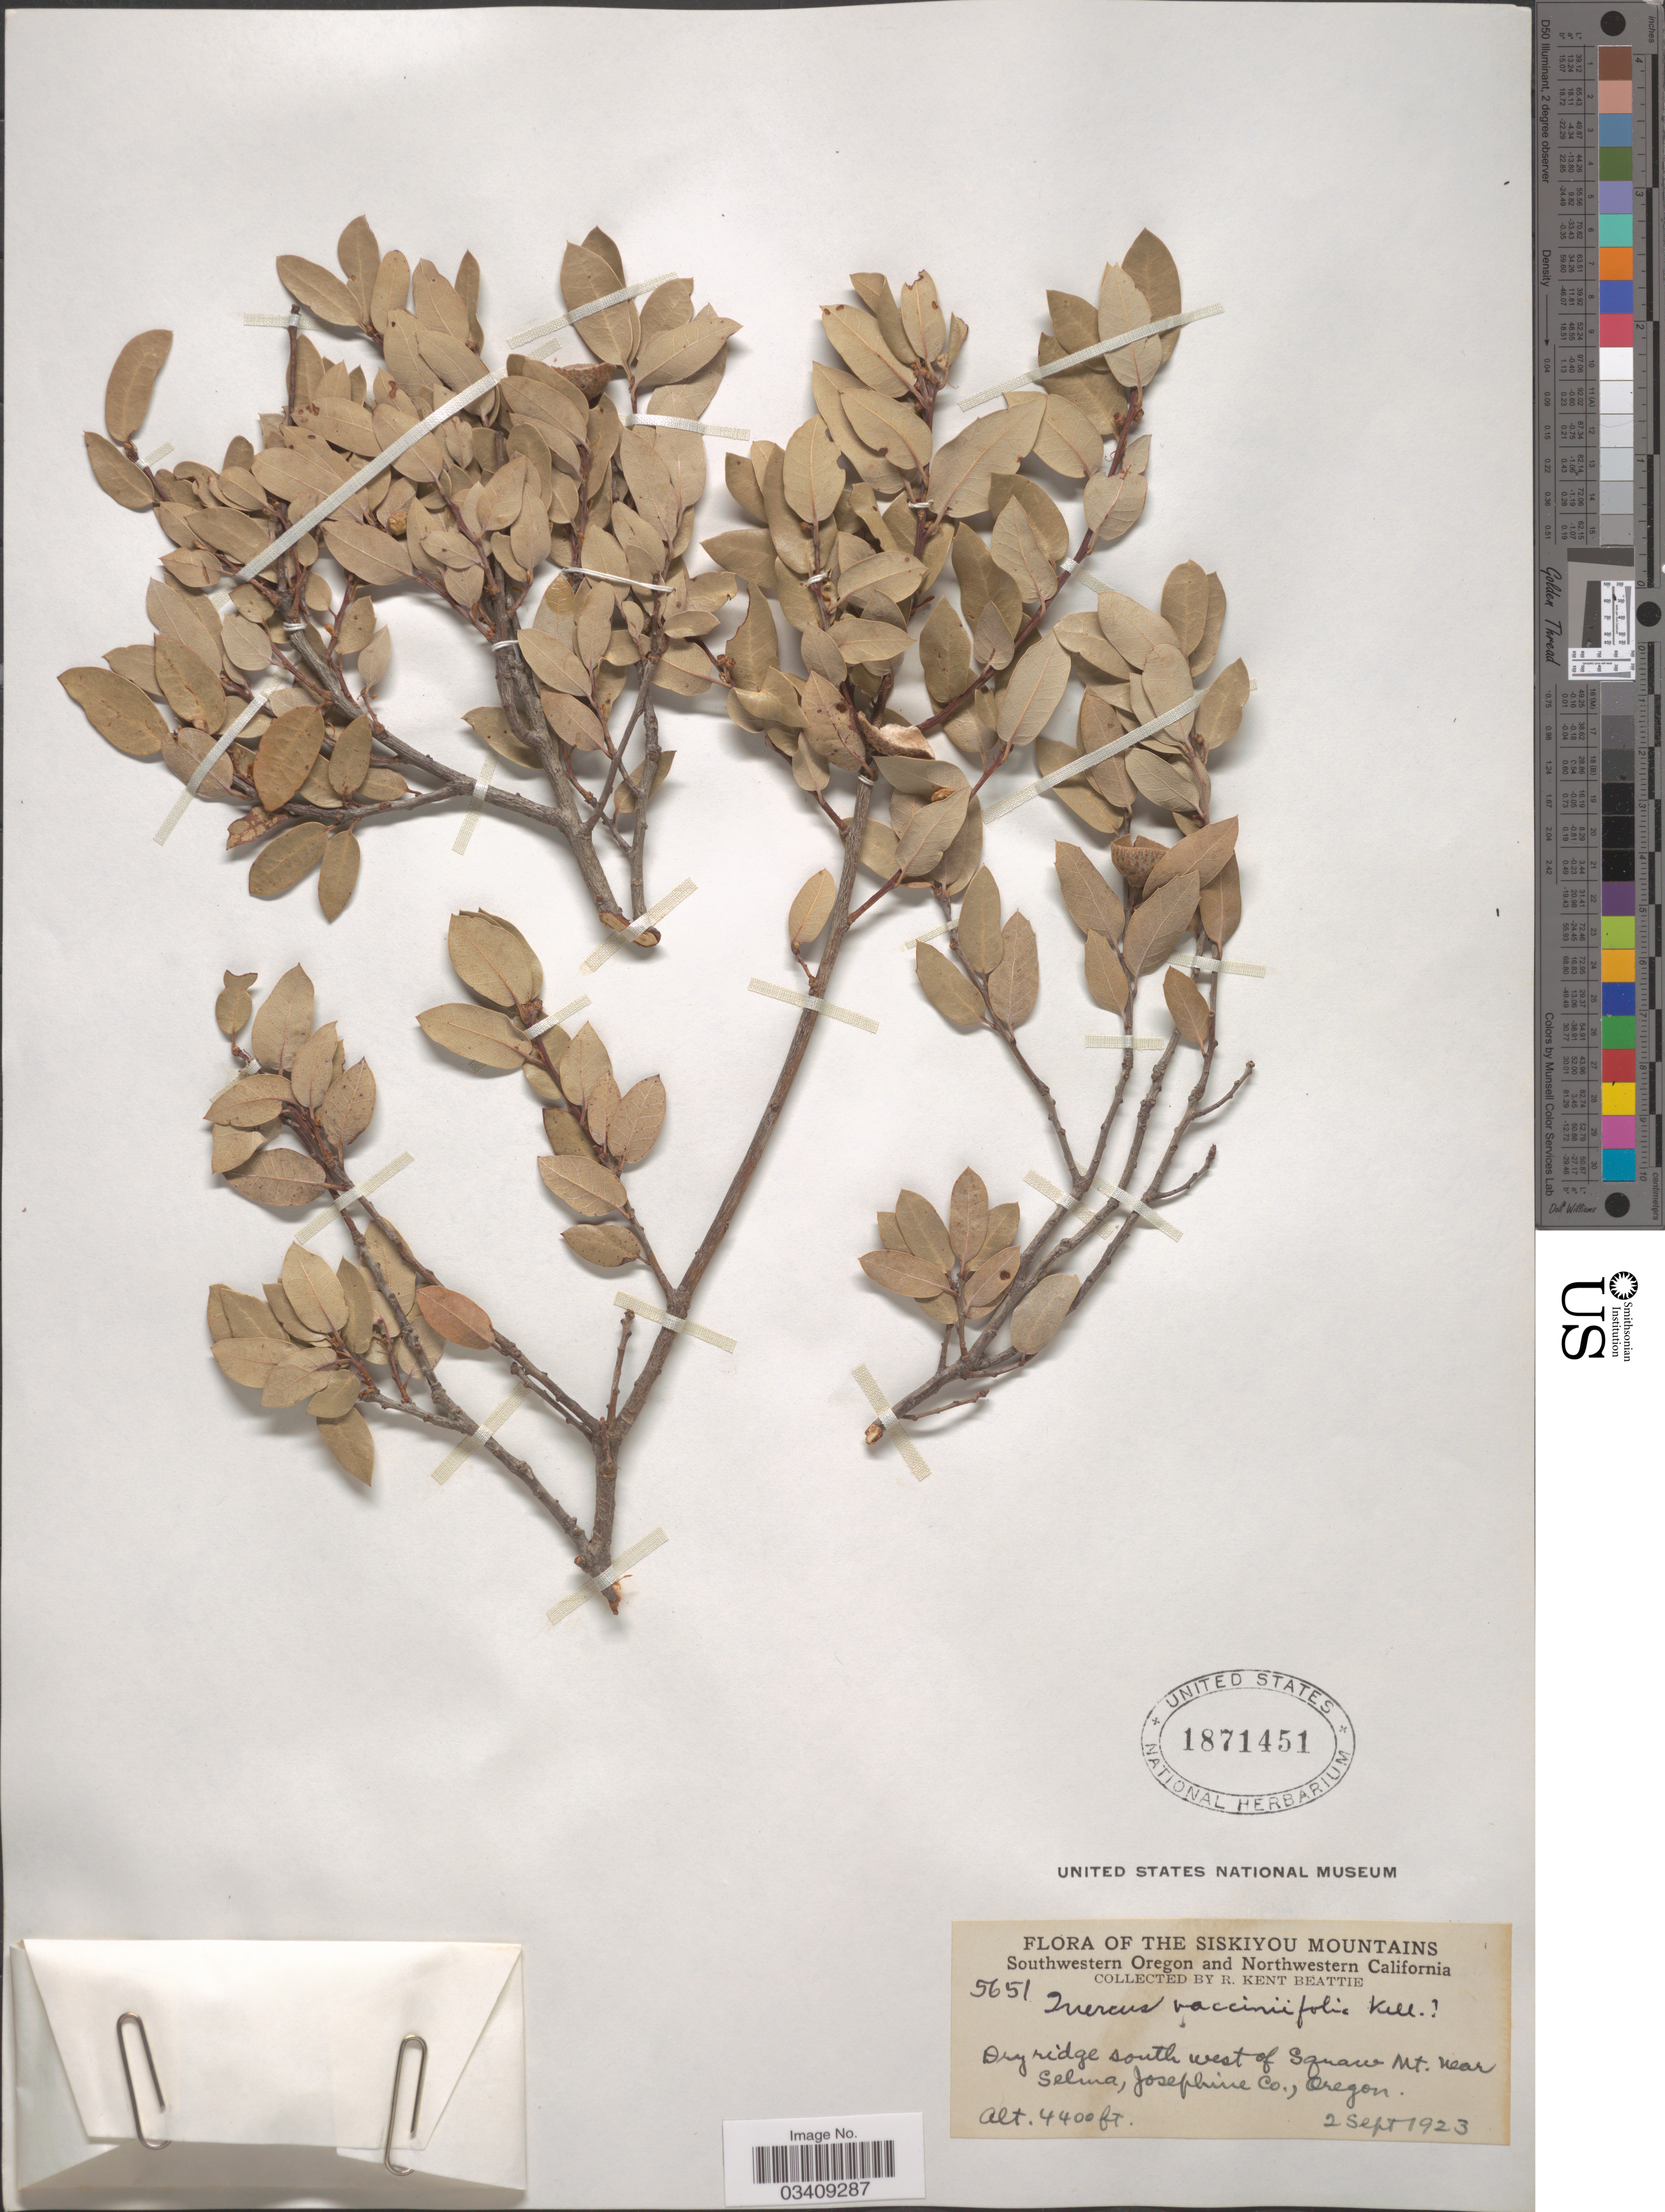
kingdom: Plantae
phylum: Tracheophyta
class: Magnoliopsida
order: Fagales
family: Fagaceae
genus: Quercus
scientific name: Quercus sp.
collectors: R. K. Beattie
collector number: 5651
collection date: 1923-09-02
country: United States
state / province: Oregon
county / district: Josephine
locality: The Siskiyou Mountains. Southwestern Oregon. Dry ridge south west of Squaw Mt. near Selma, Josephine Co.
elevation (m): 1341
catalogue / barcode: US 1871451